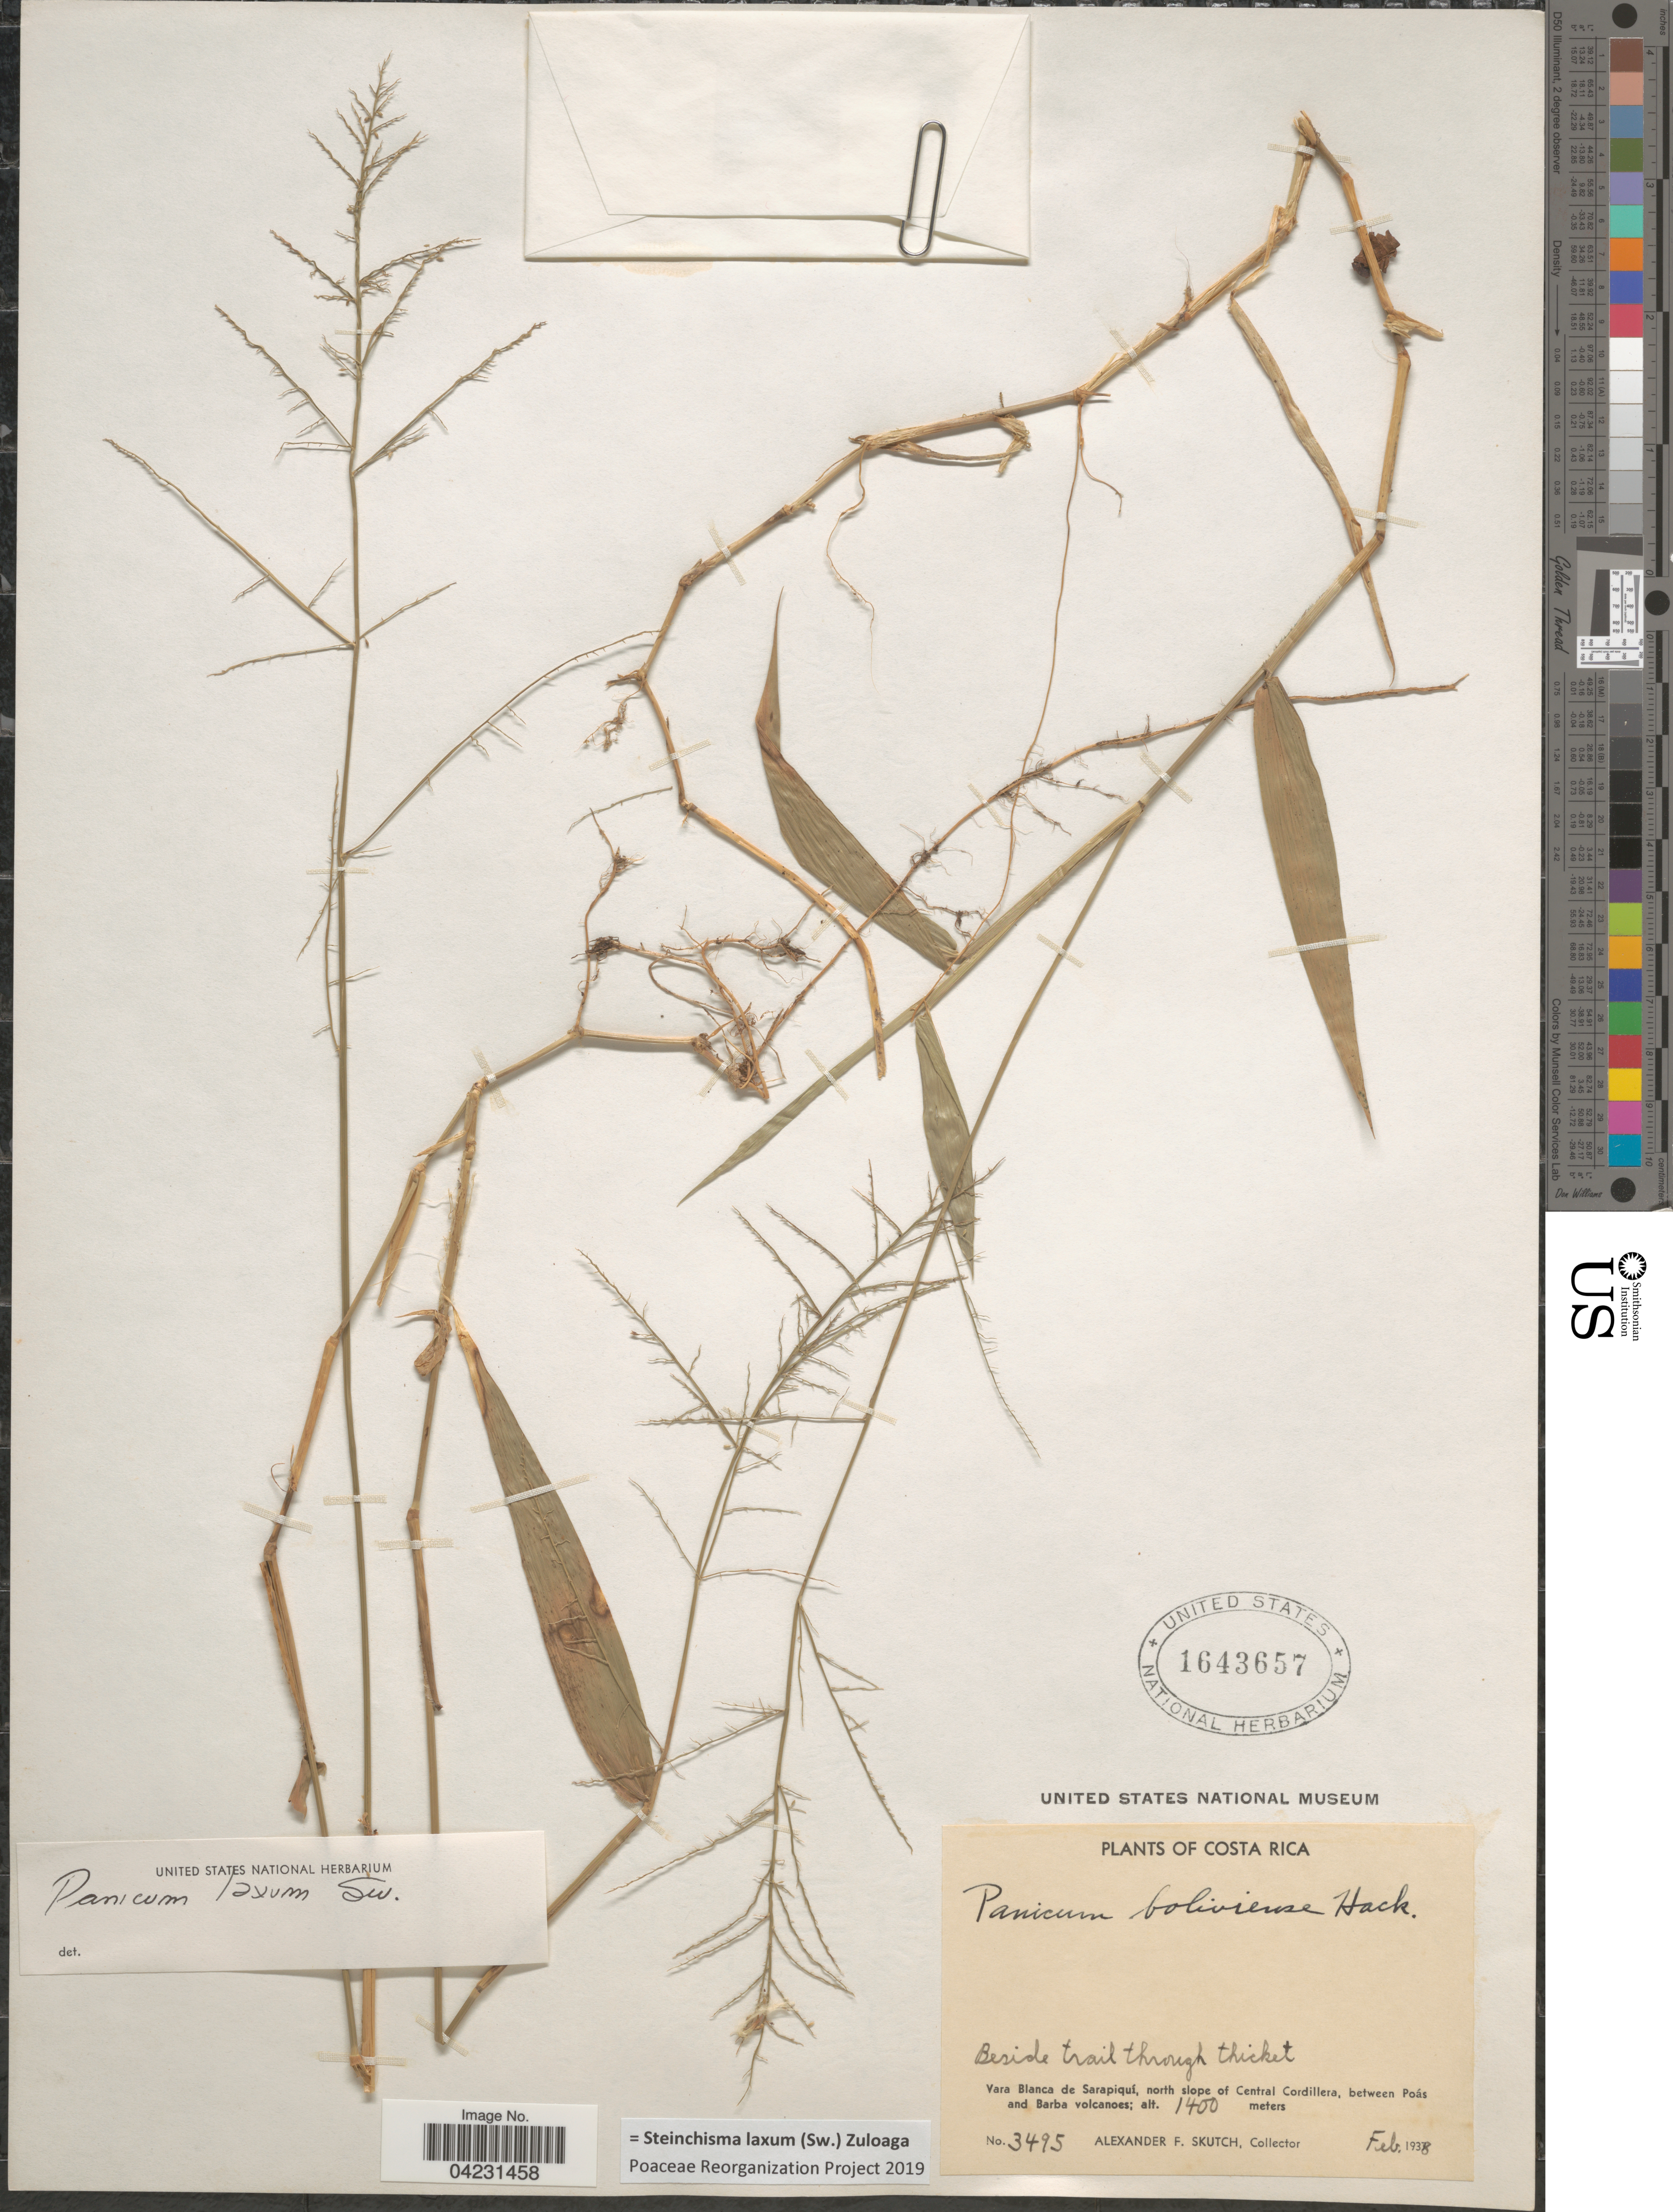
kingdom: Plantae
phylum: Tracheophyta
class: Liliopsida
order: Poales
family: Poaceae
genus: Steinchisma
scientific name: Steinchisma laxum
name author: (Sw.) Zuloaga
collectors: A. F. Skutch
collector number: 3495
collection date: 1938-02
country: Costa Rica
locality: Beside trail through thicket. Vara Blanca de Sarapiquí, north slope of Central Cordillera, between Poás and Barba volcanoes.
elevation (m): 1400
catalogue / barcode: US 1643657